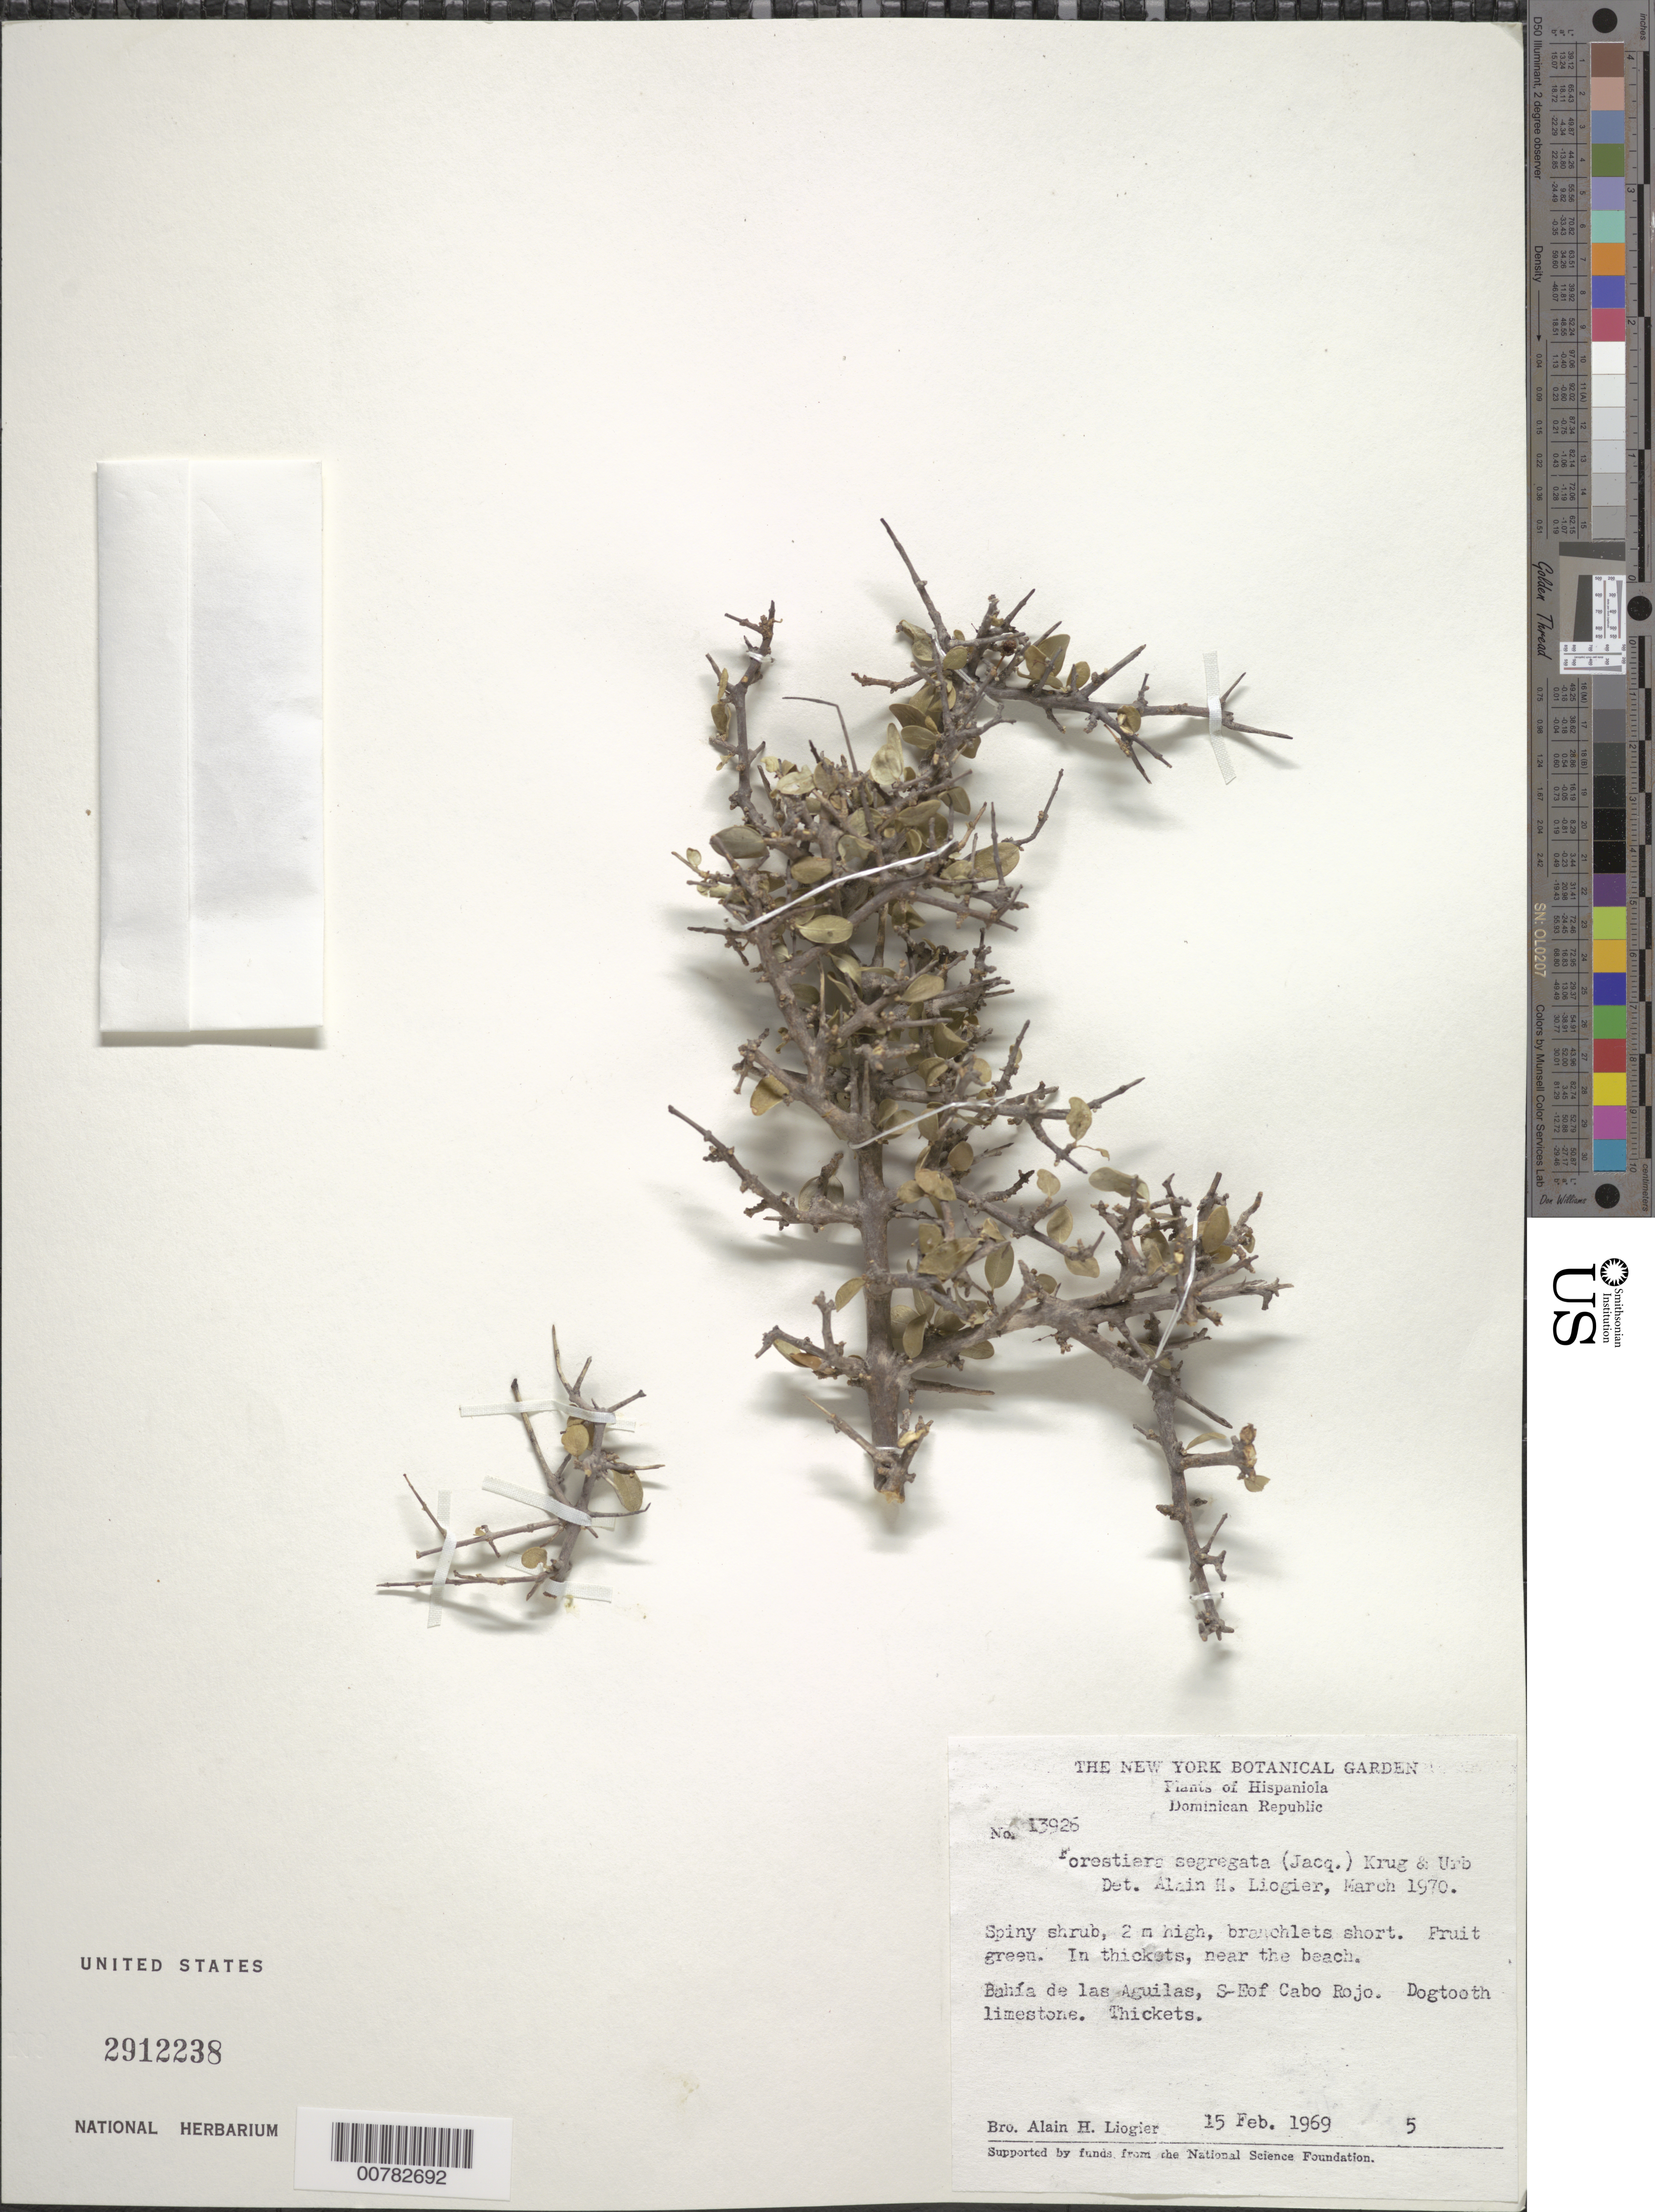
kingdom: Plantae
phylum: Tracheophyta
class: Magnoliopsida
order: Lamiales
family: Oleaceae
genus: Forestiera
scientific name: Forestiera segregata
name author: (Jacq.) Krug & Urb.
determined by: Liogier, Alain H.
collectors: A. H. Liogier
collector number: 13926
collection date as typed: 15 Feb 1969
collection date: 1969-02-15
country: Dominican Republic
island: Hispaniola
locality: S-E of Cabo Rojo, Bahía de las Aguilas.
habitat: Dogtooth limestone, thickets, near the beach.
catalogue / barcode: US 2912238